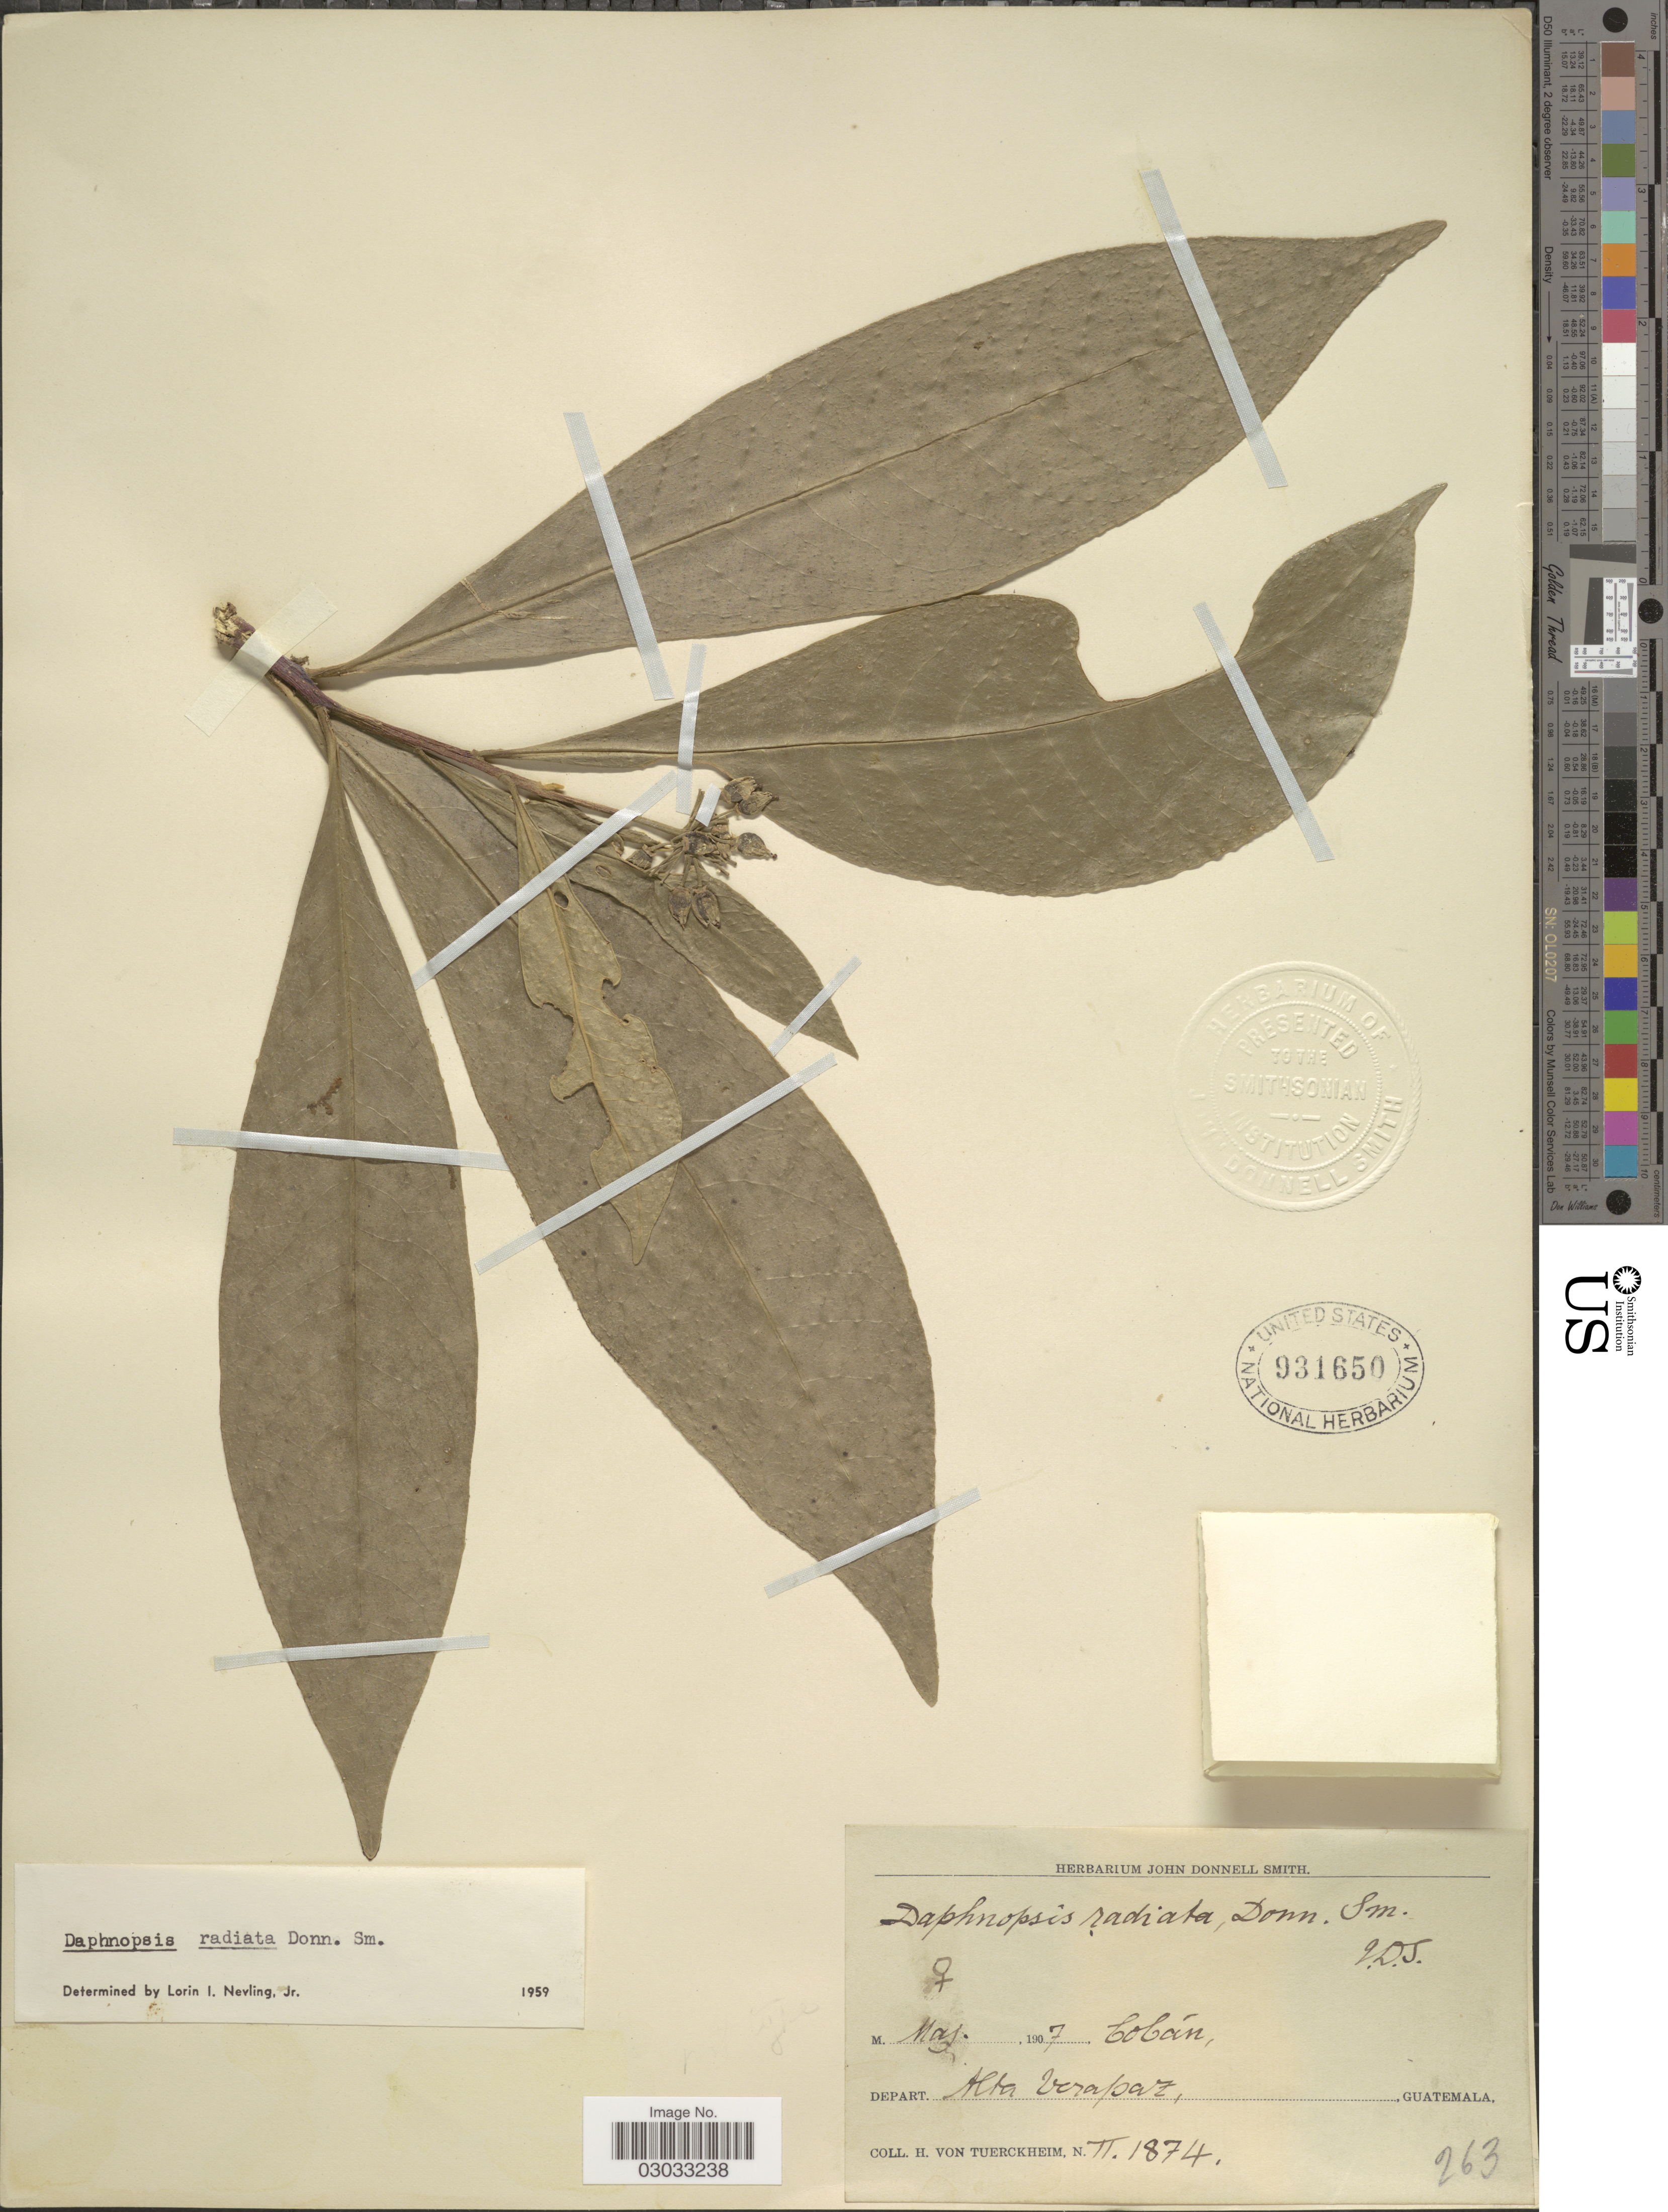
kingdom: Plantae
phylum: Tracheophyta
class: Magnoliopsida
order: Malvales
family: Thymelaeaceae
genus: Daphnopsis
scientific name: Daphnopsis radiata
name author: Donn. Sm.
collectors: H. von Türckheim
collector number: II1874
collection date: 1907-05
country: Guatemala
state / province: Alta Verapaz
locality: Cobán, Depart. Alta Verapaz.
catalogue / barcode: US 931650